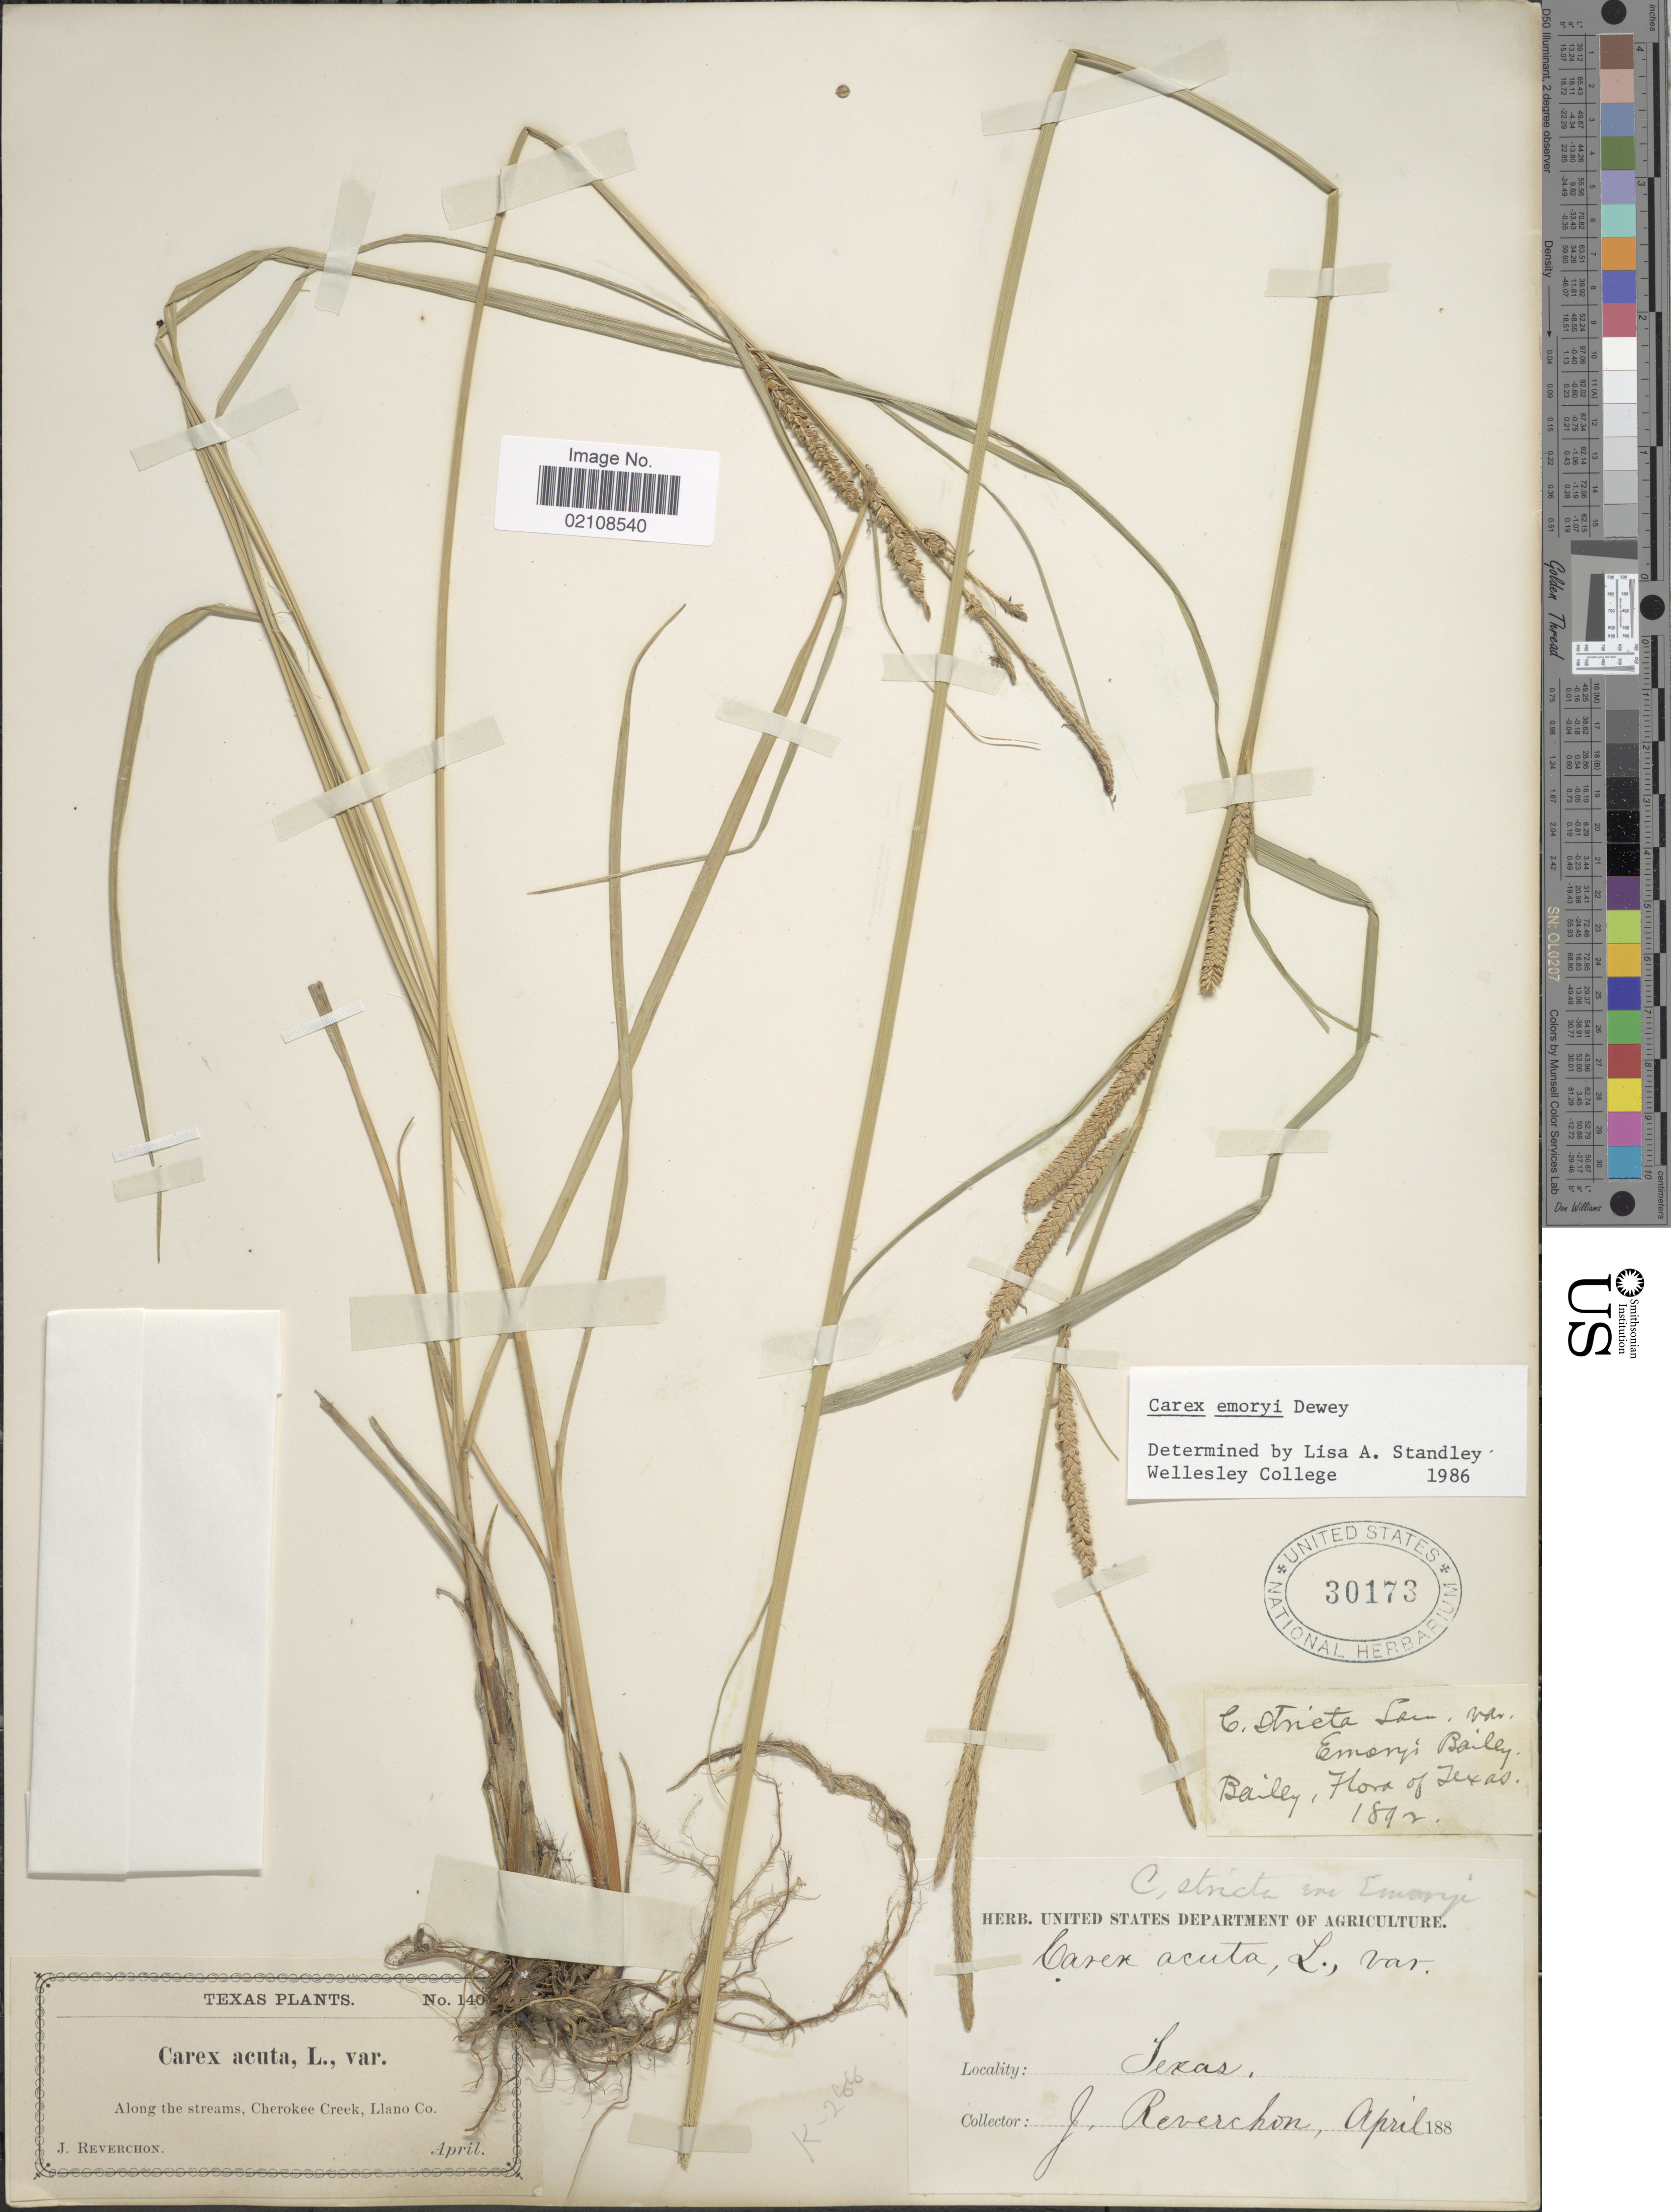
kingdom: Plantae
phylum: Tracheophyta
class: Liliopsida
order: Poales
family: Cyperaceae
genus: Carex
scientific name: Carex emoryi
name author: Dewey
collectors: J. Reverchon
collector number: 1407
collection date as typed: April 188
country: United States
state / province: Texas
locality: Along the streams, Cherokee Creek, Llano Co.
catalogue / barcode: US 30173